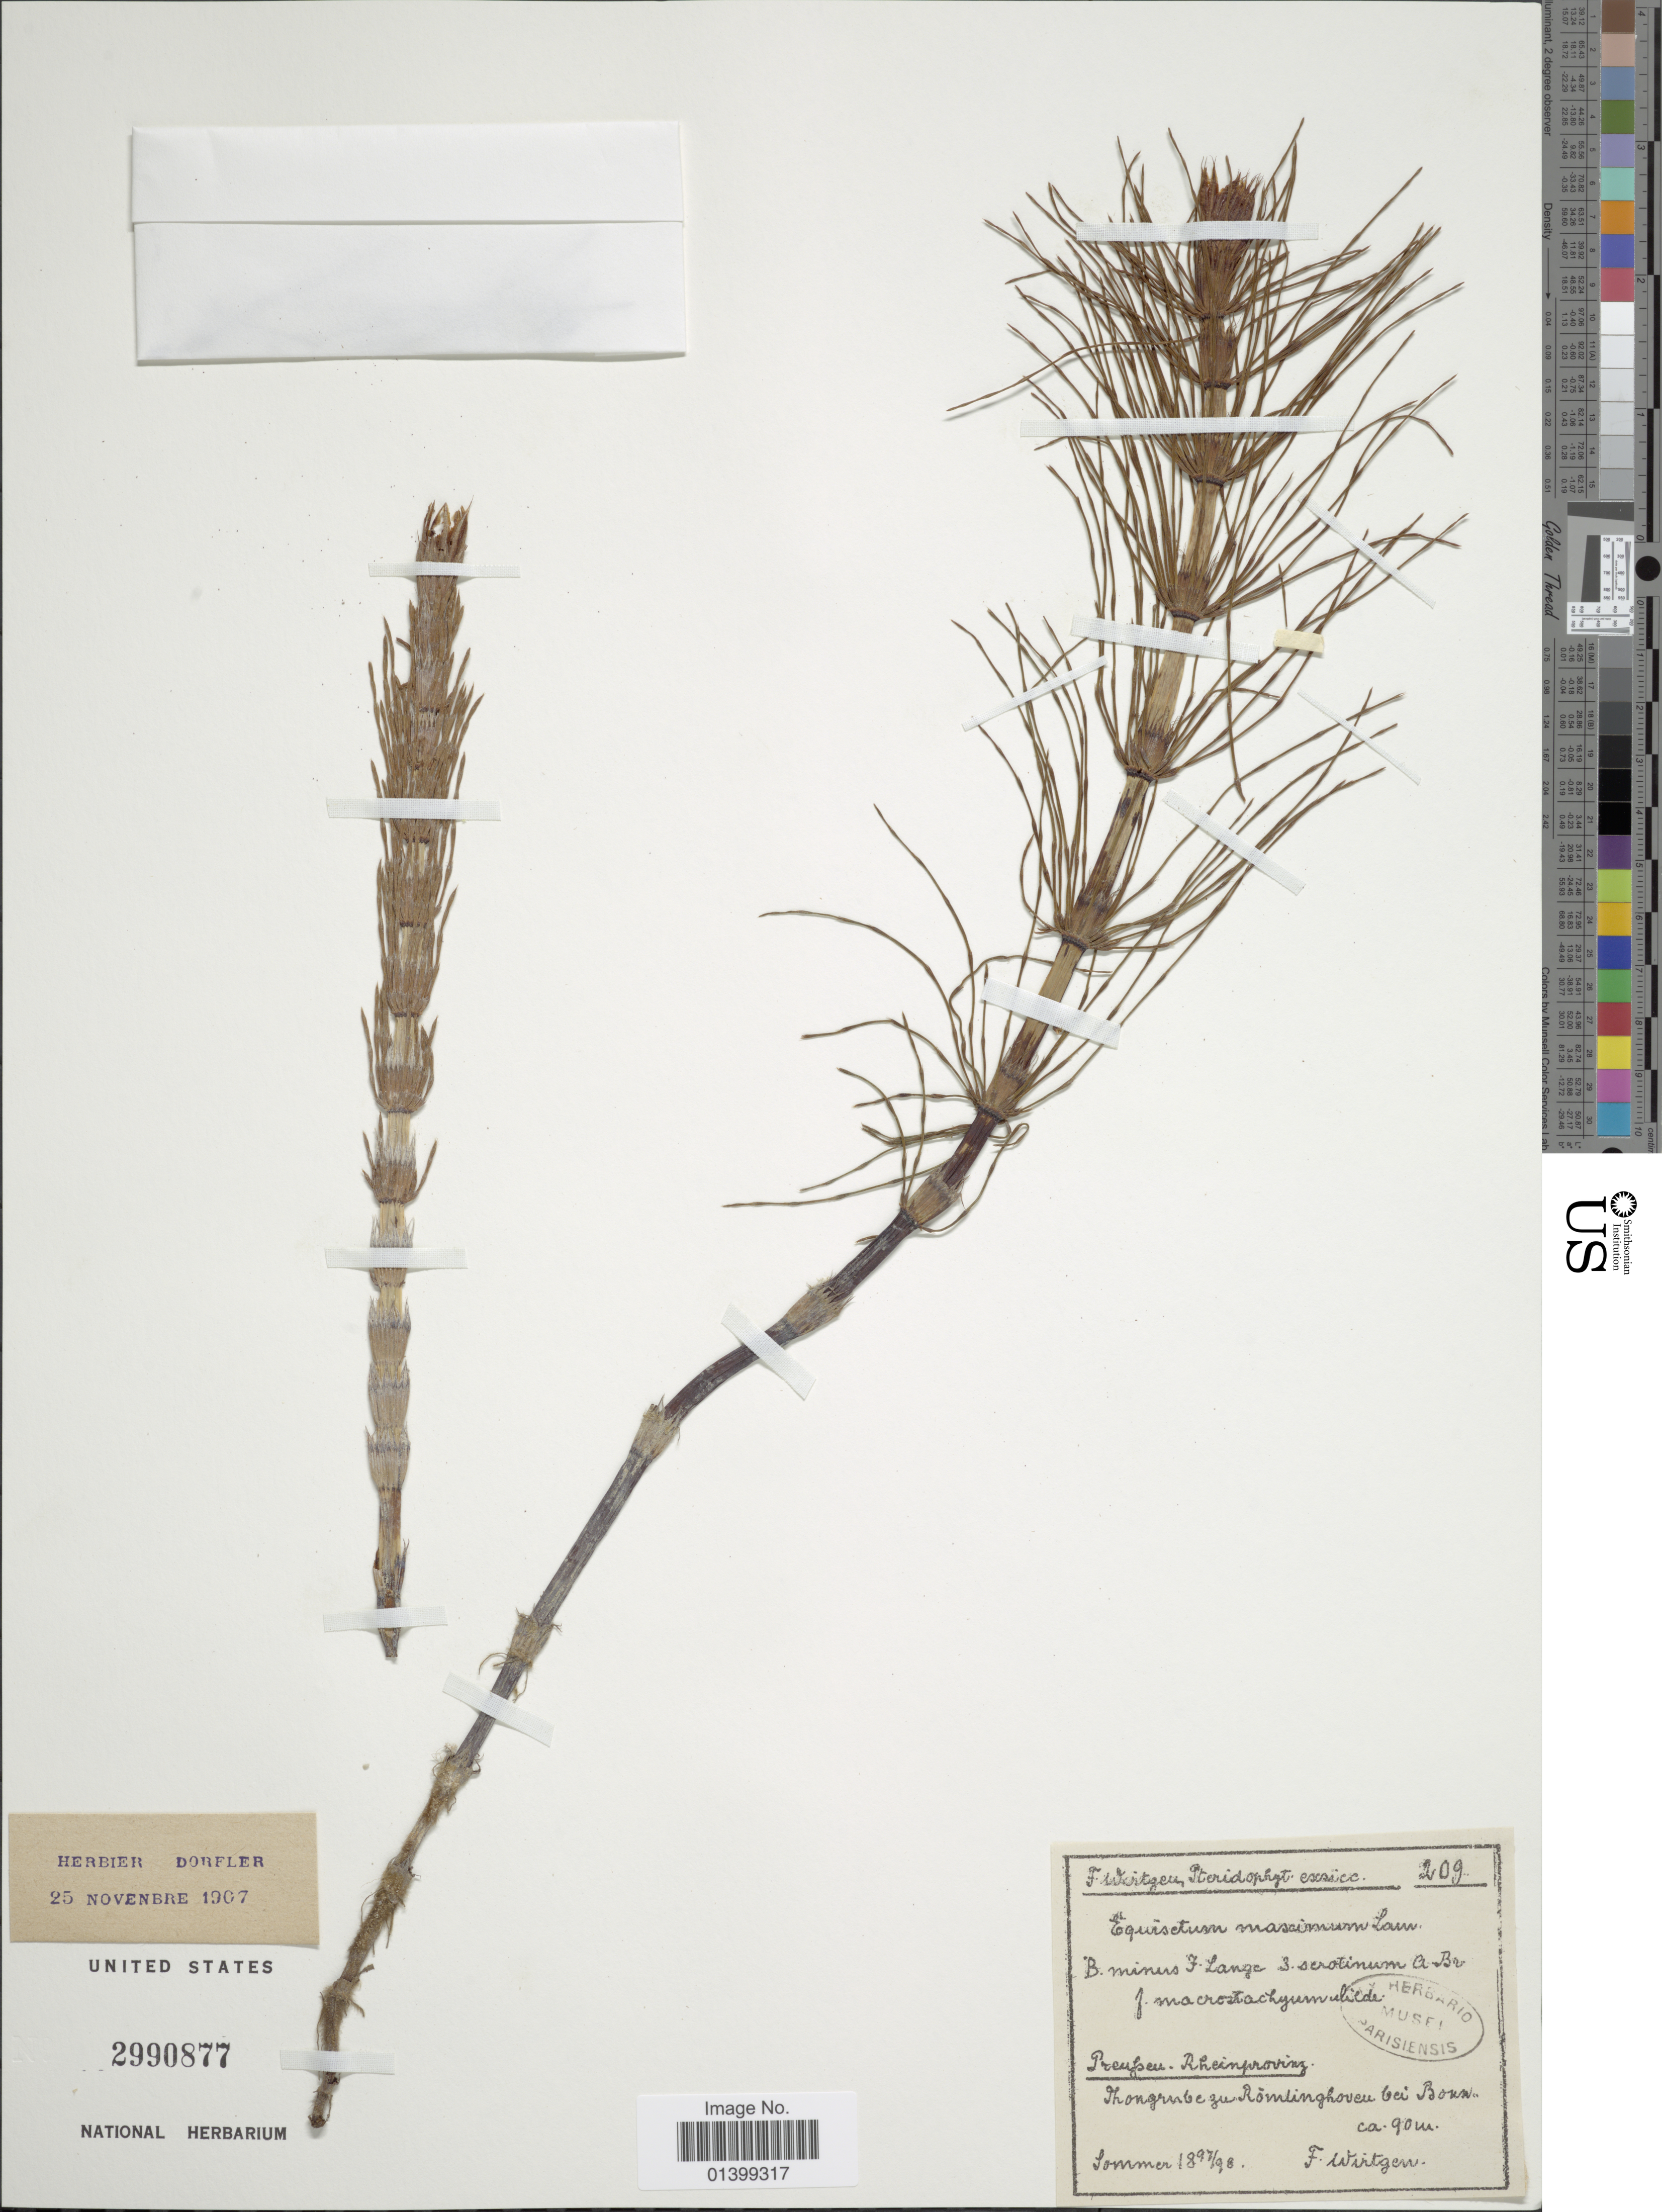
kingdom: Plantae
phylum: Tracheophyta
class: Polypodiopsida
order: Equisetales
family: Equisetaceae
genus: Equisetum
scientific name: Equisetum telmateia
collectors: F. Wirtgen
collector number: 209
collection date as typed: Sommer 1897/1898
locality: Preussen-Rheinprovinz. Thongrube zu Römlinghoven bei Bonn [interpreted]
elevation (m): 90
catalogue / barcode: US 2990877